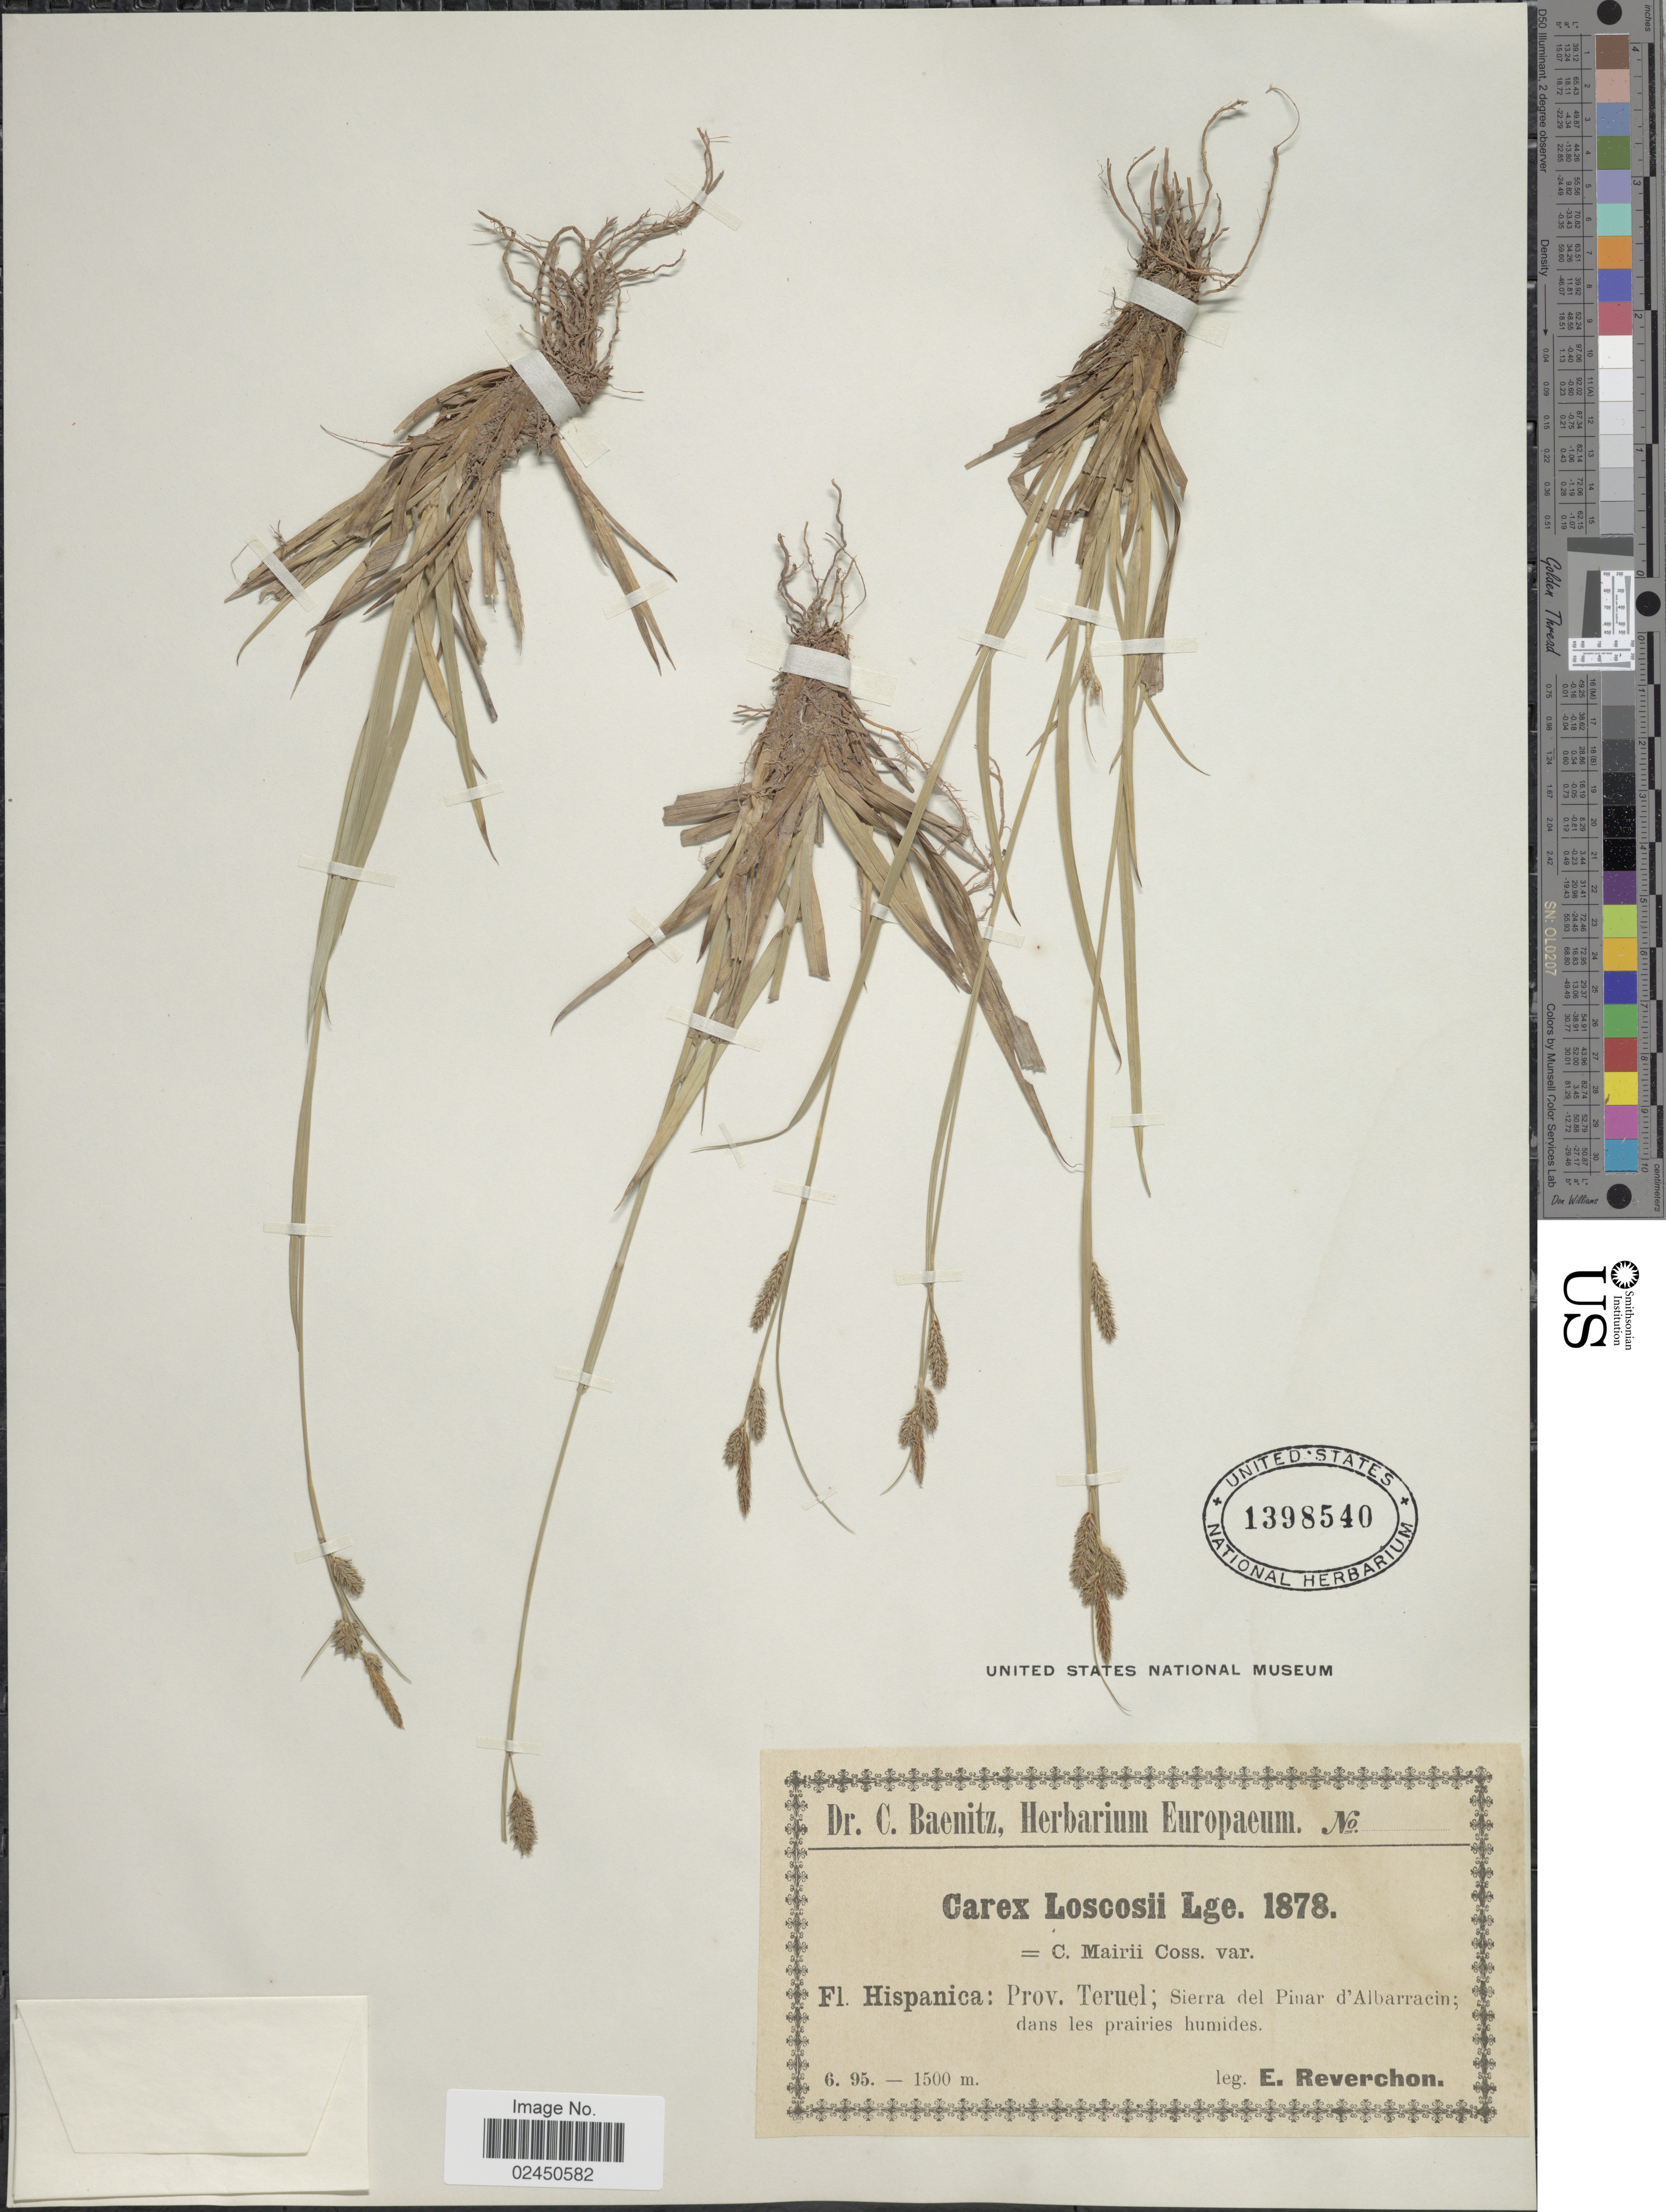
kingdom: Plantae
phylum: Tracheophyta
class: Liliopsida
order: Poales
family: Cyperaceae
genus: Carex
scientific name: Carex mairei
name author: Coss. & Germ.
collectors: E. Reverchon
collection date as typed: Transcribed d/m/y: /6/95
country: Spain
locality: Hispanica: Prov. Teruel; Sierra del Pinar d'Albarracin; dans les prairies humides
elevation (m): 1500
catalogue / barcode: US 1398540